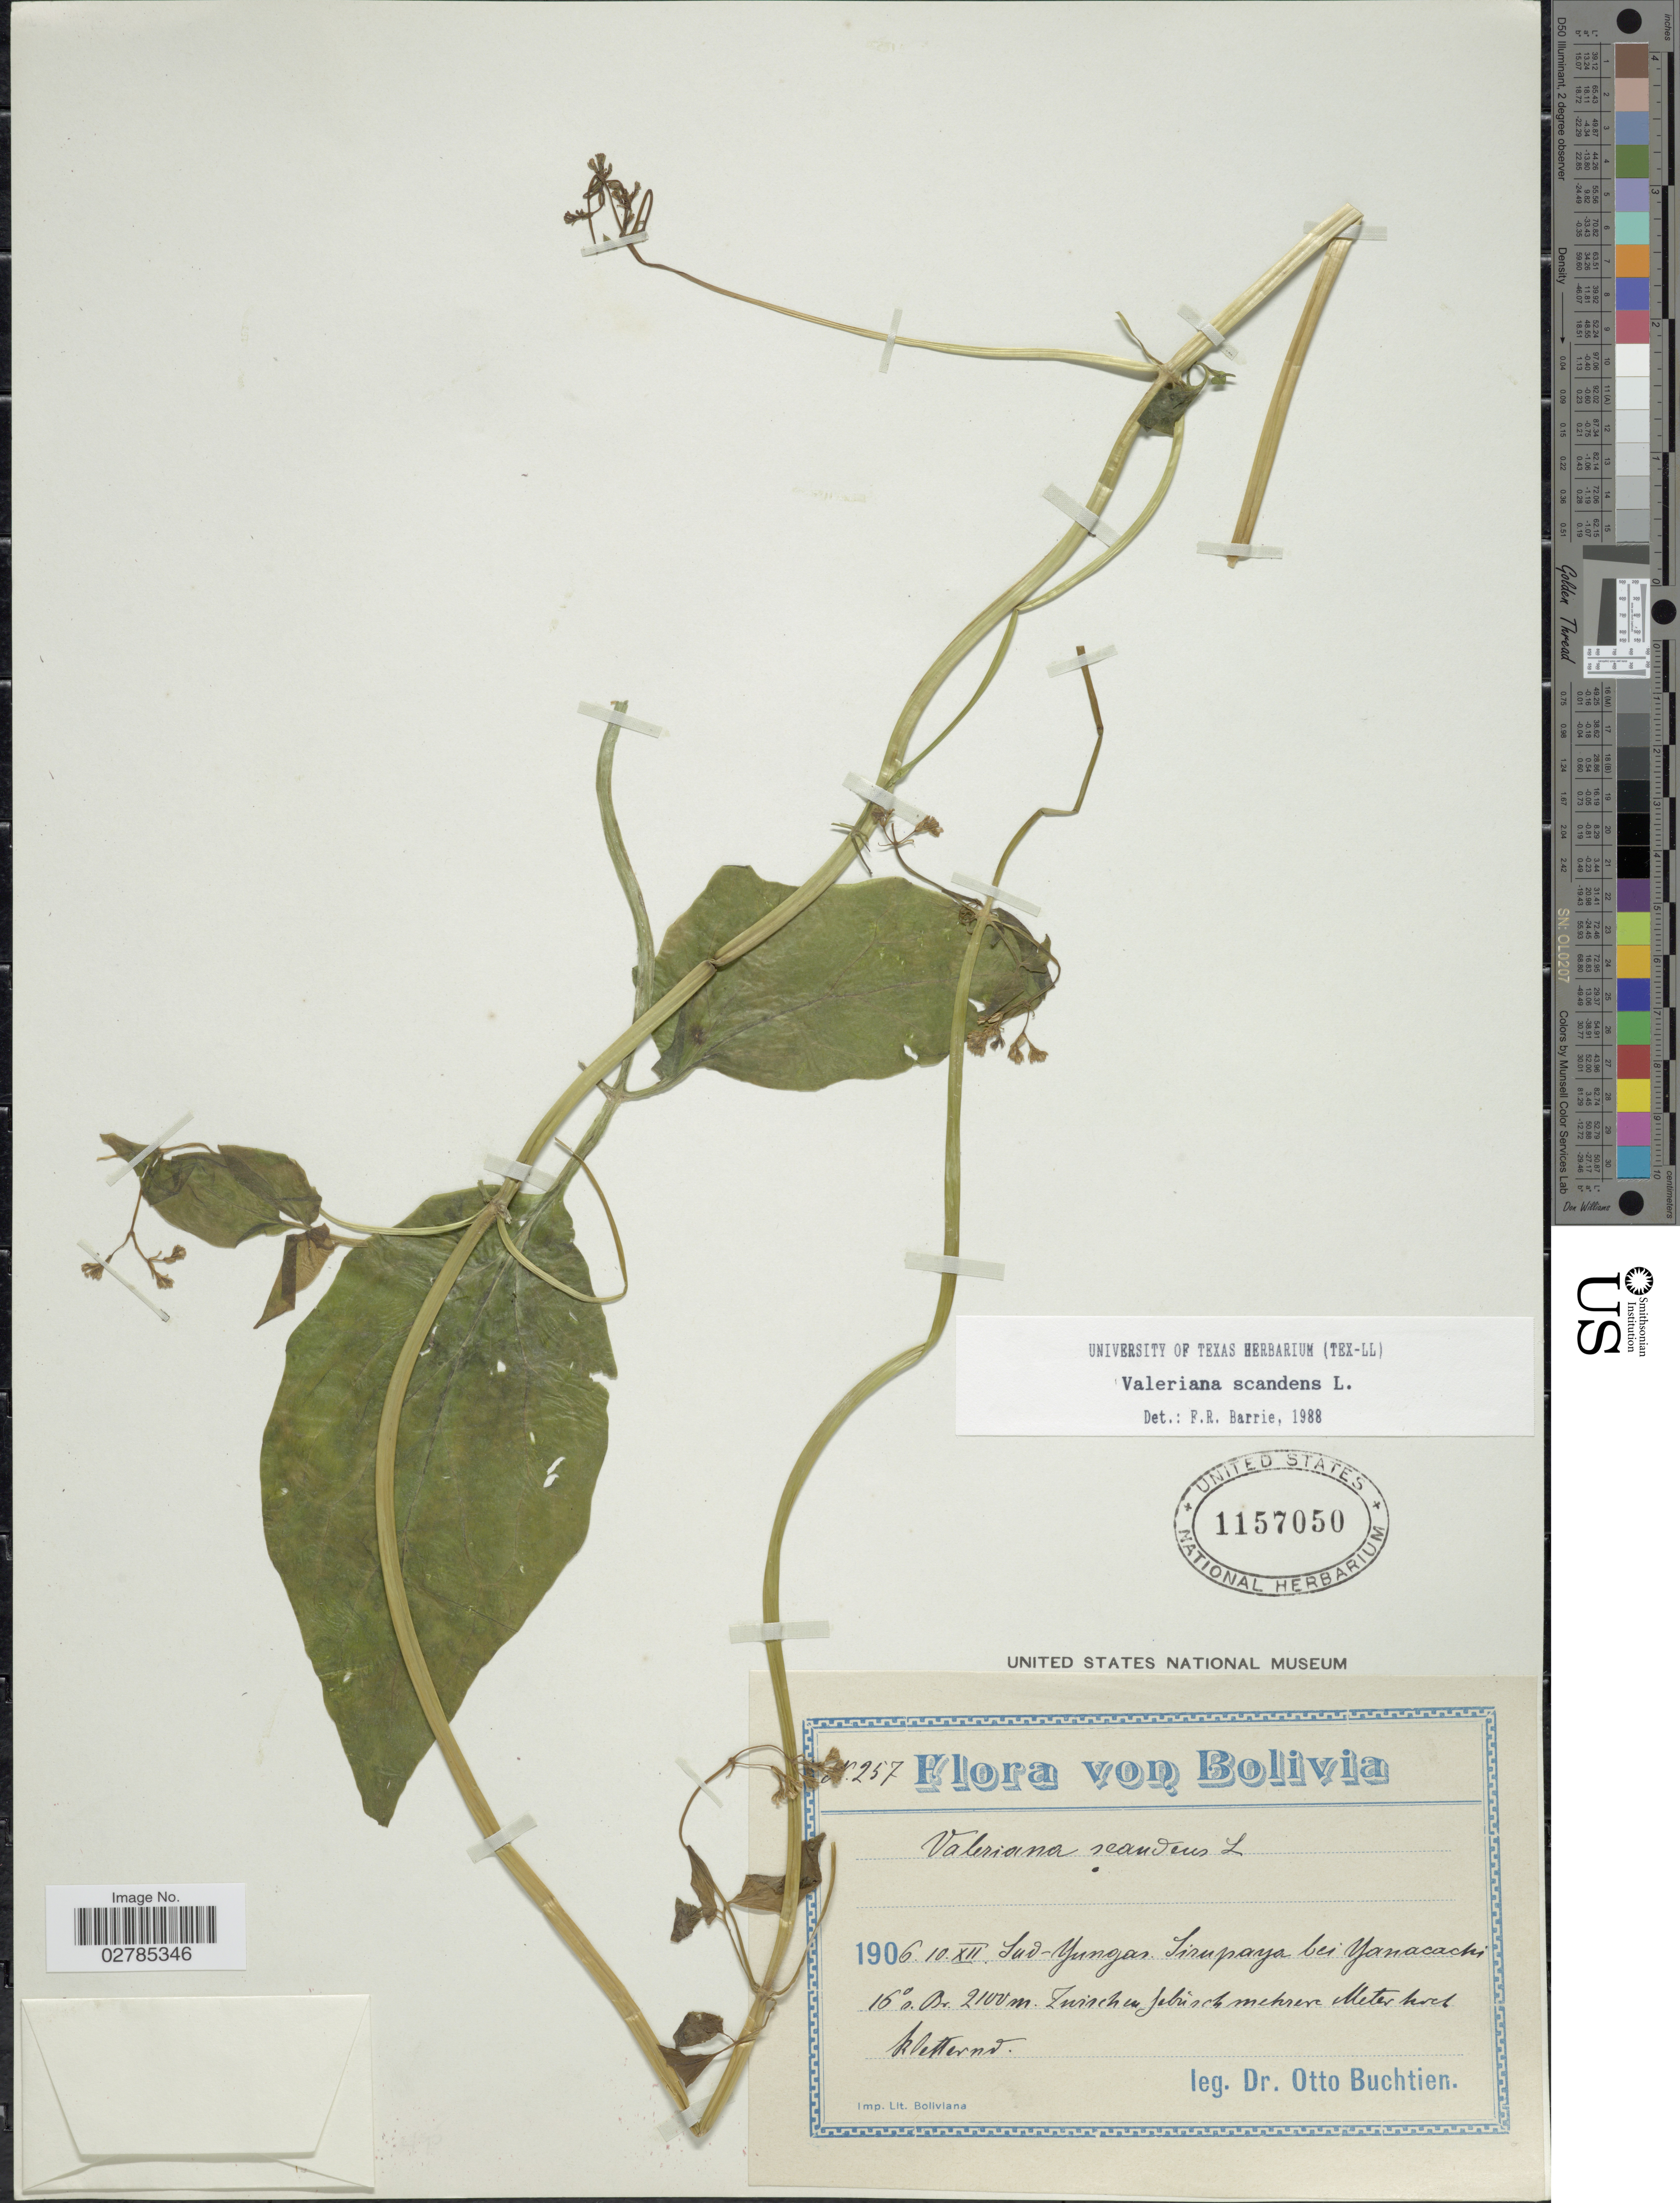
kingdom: Plantae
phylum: Tracheophyta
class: Magnoliopsida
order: Dipsacales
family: Caprifoliaceae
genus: Valeriana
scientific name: Valeriana scandens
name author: L.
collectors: O. Buchtien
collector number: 257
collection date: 1906-12-10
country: Bolivia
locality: Sud- Yungas. Sirupaya bei Yanacachi 16° s. Br.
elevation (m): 2100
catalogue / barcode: US 1157050